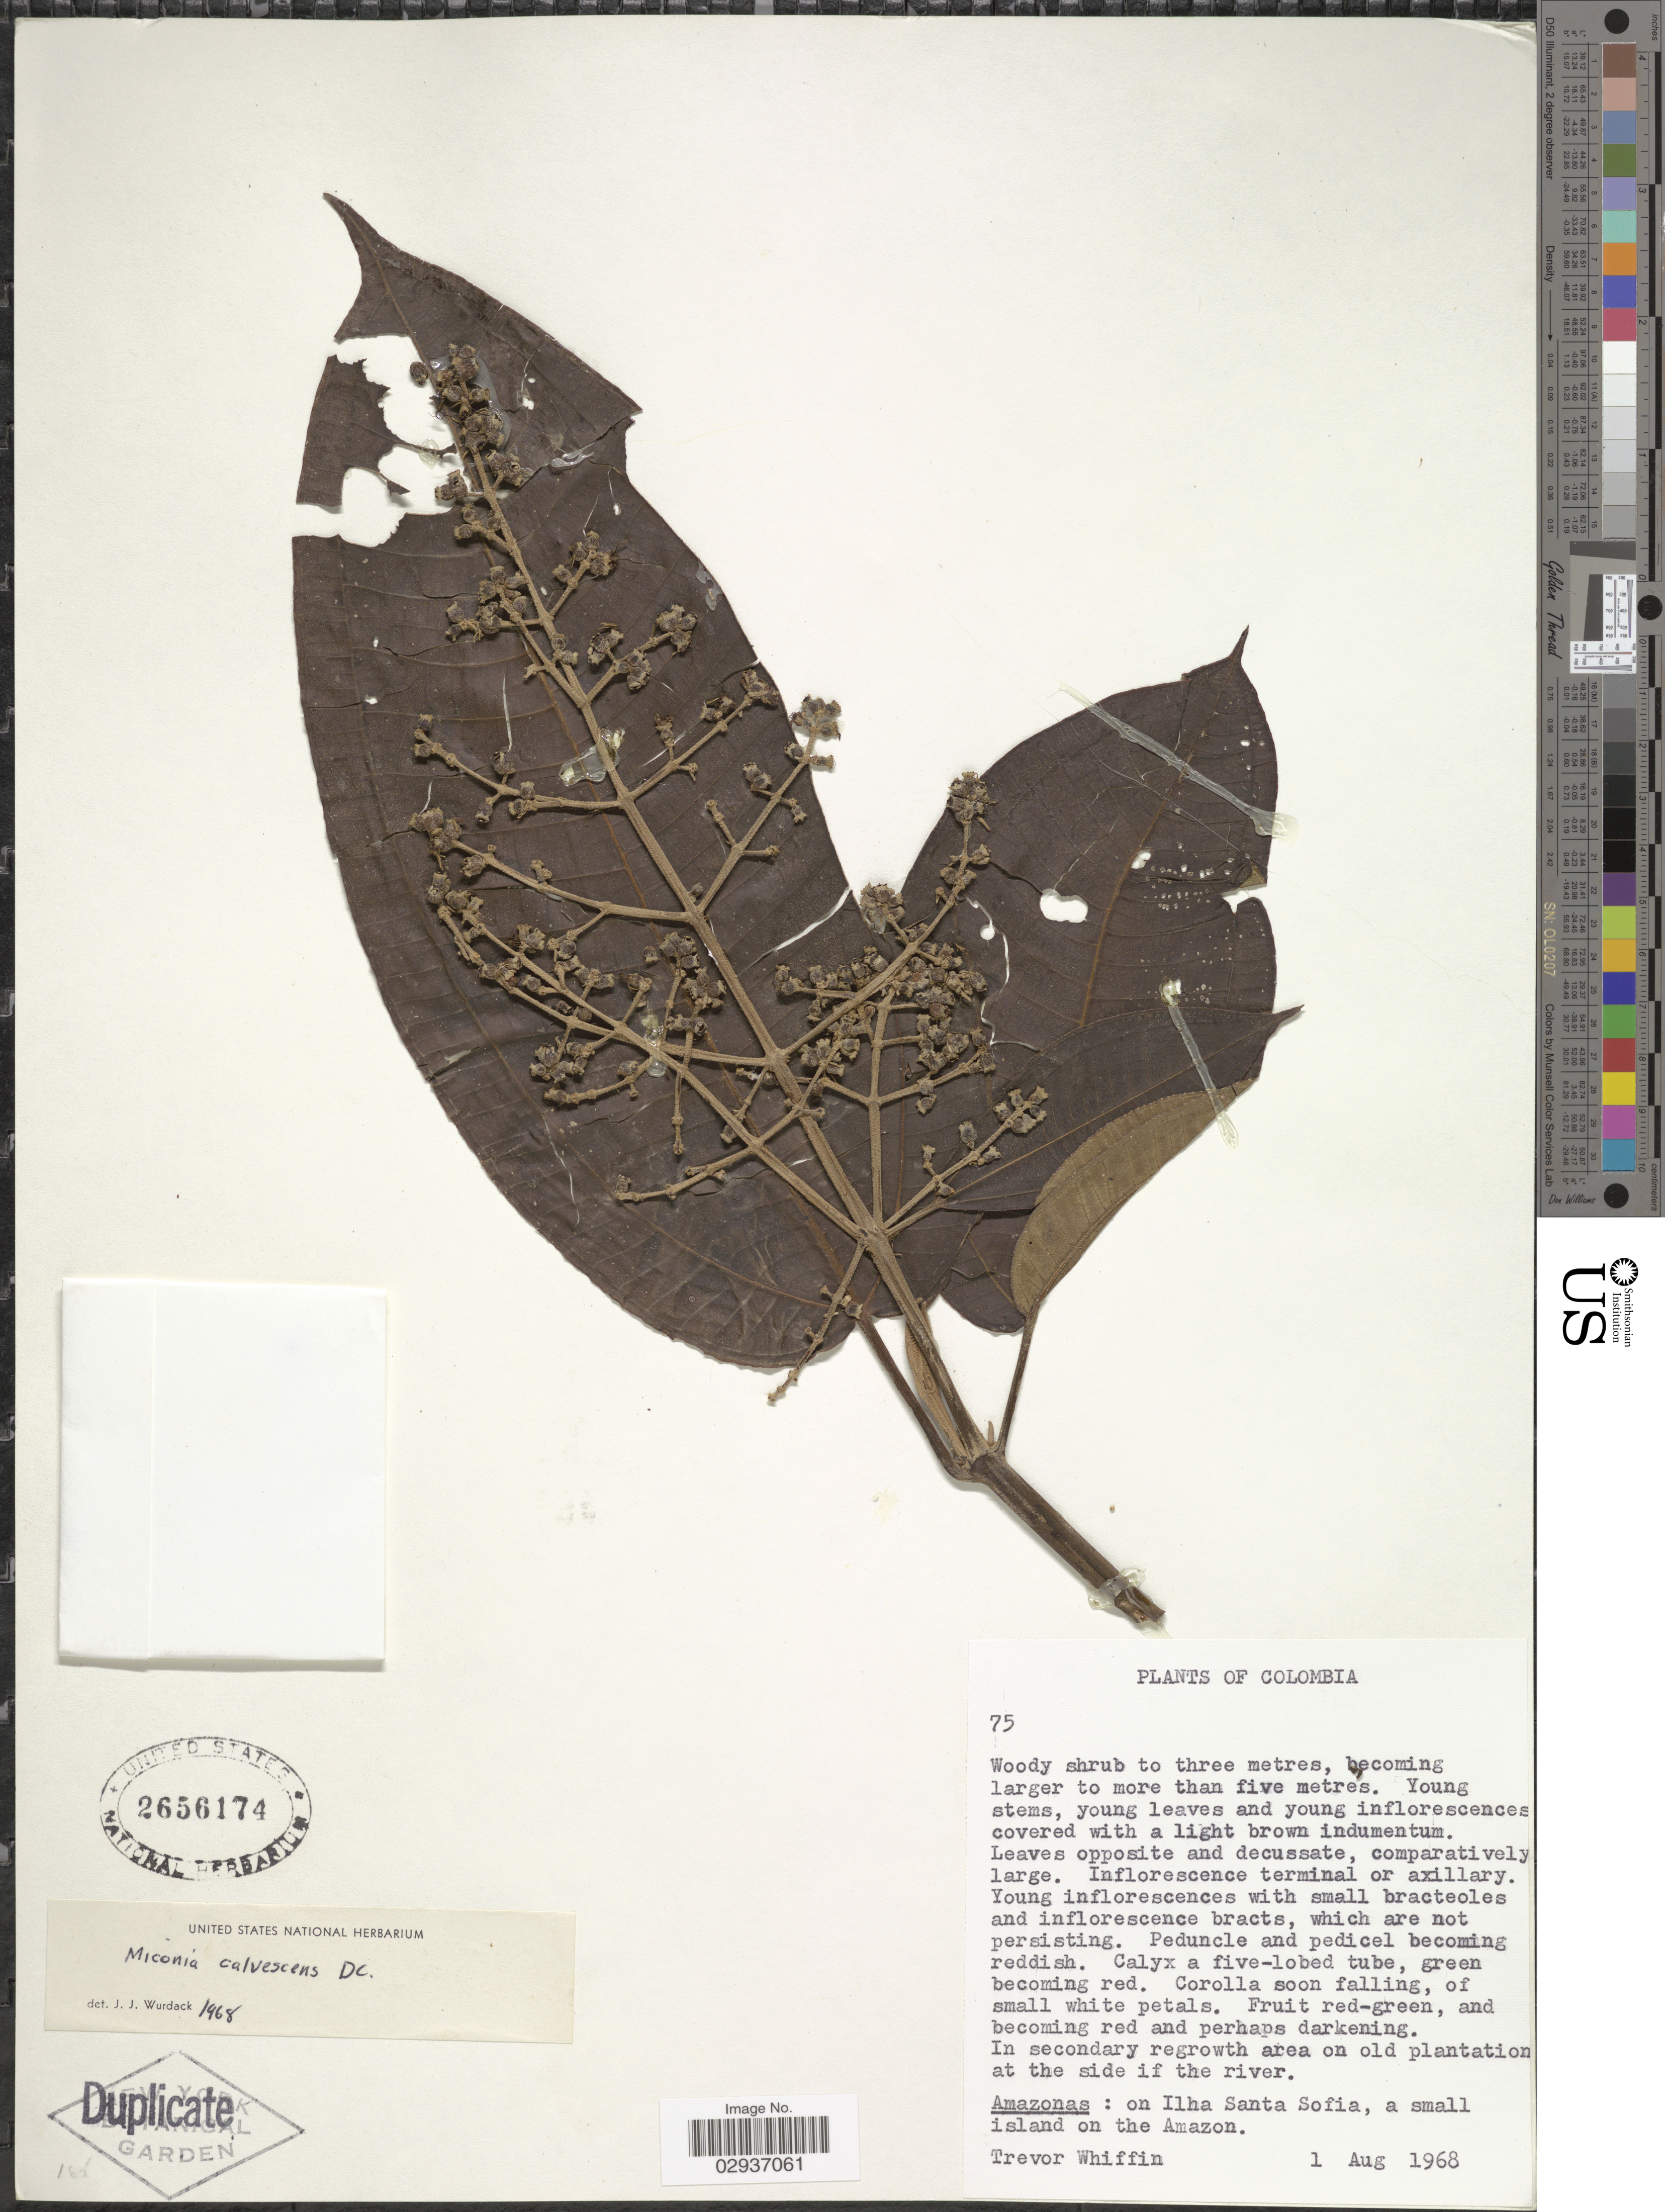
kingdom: Plantae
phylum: Tracheophyta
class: Magnoliopsida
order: Myrtales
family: Melastomataceae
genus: Miconia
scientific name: Miconia calvescens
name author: DC.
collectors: T. P. Whiffin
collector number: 75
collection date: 1968-08-01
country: Colombia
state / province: Amazônas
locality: Amazonas: on Ilha Santa Sofia, a small island on the Amazon.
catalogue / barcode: US 2656174